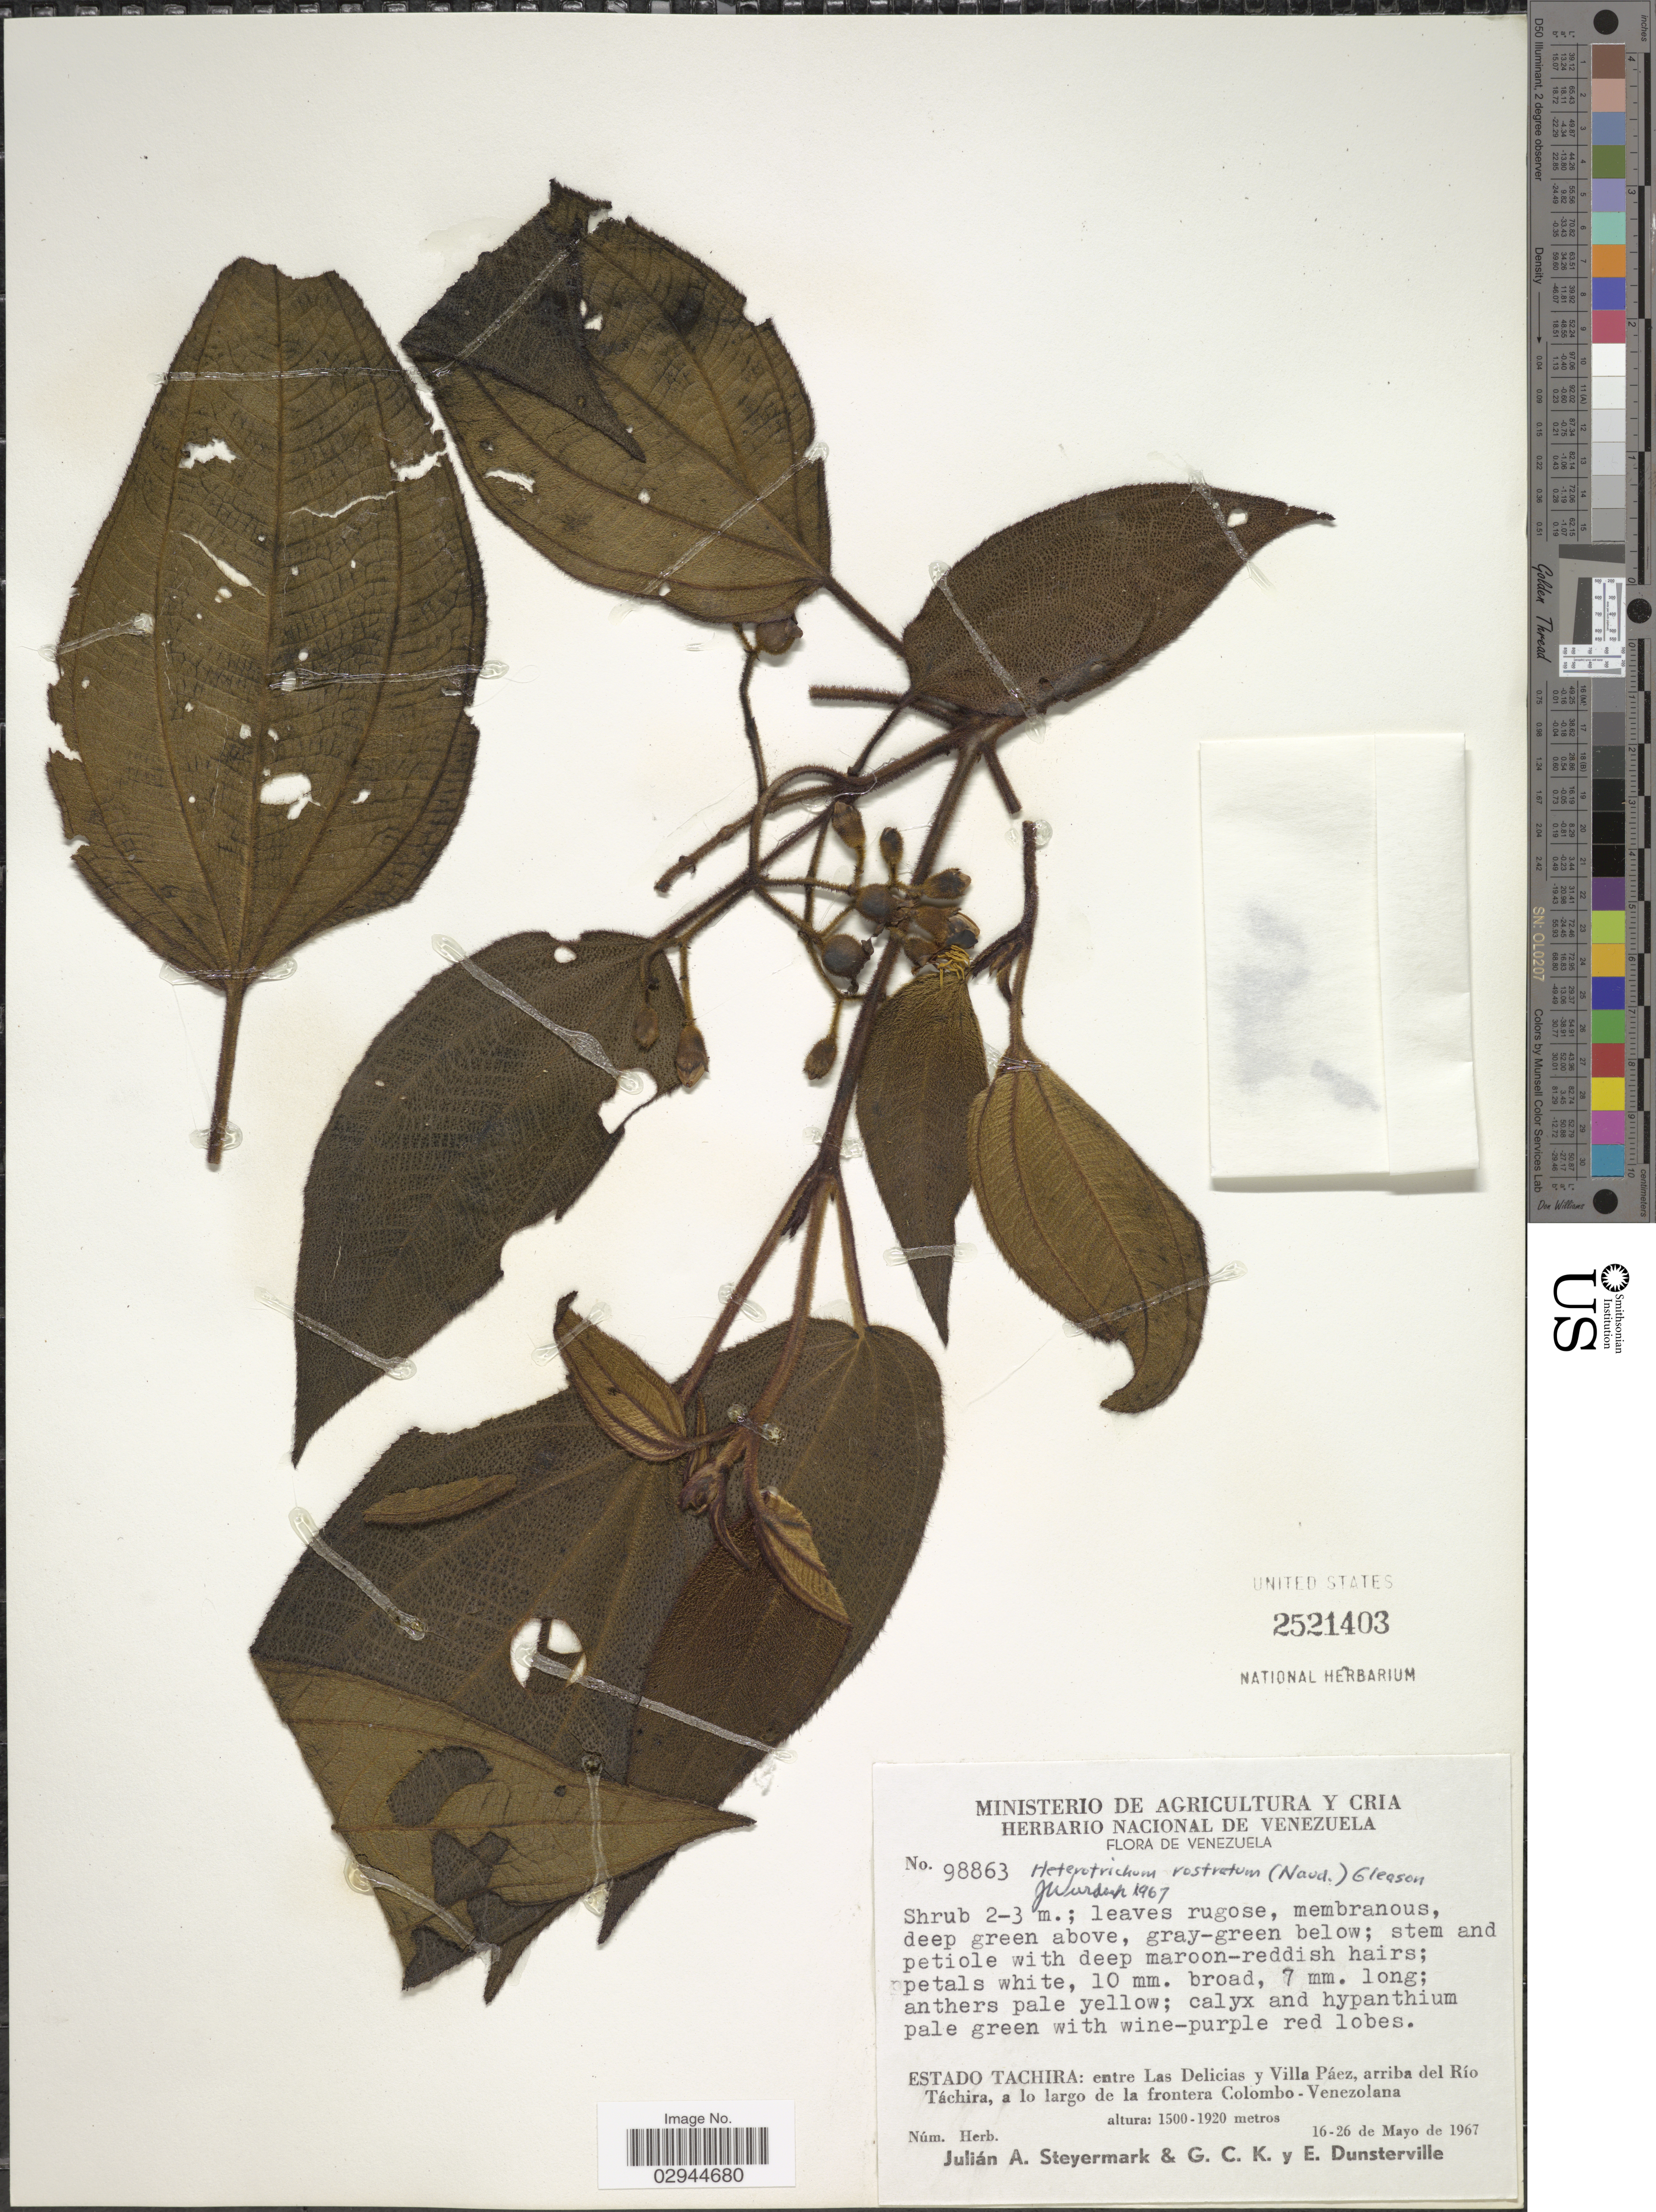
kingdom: Plantae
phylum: Tracheophyta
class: Magnoliopsida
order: Myrtales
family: Melastomataceae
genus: Miconia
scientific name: Miconia tuberculata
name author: (Naudin) Triana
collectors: J. Steyermark, G. C. K. Dunsterville & E. Dunsterville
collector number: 98863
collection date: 1967-05-16/1967-05-26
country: Venezuela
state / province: Tachira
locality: Entre Las Delicias y Villa Páez, arriba del Río Táchira, a lo largo de la frontera Colombo-Venezolana.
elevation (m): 1500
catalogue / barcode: US 2521403